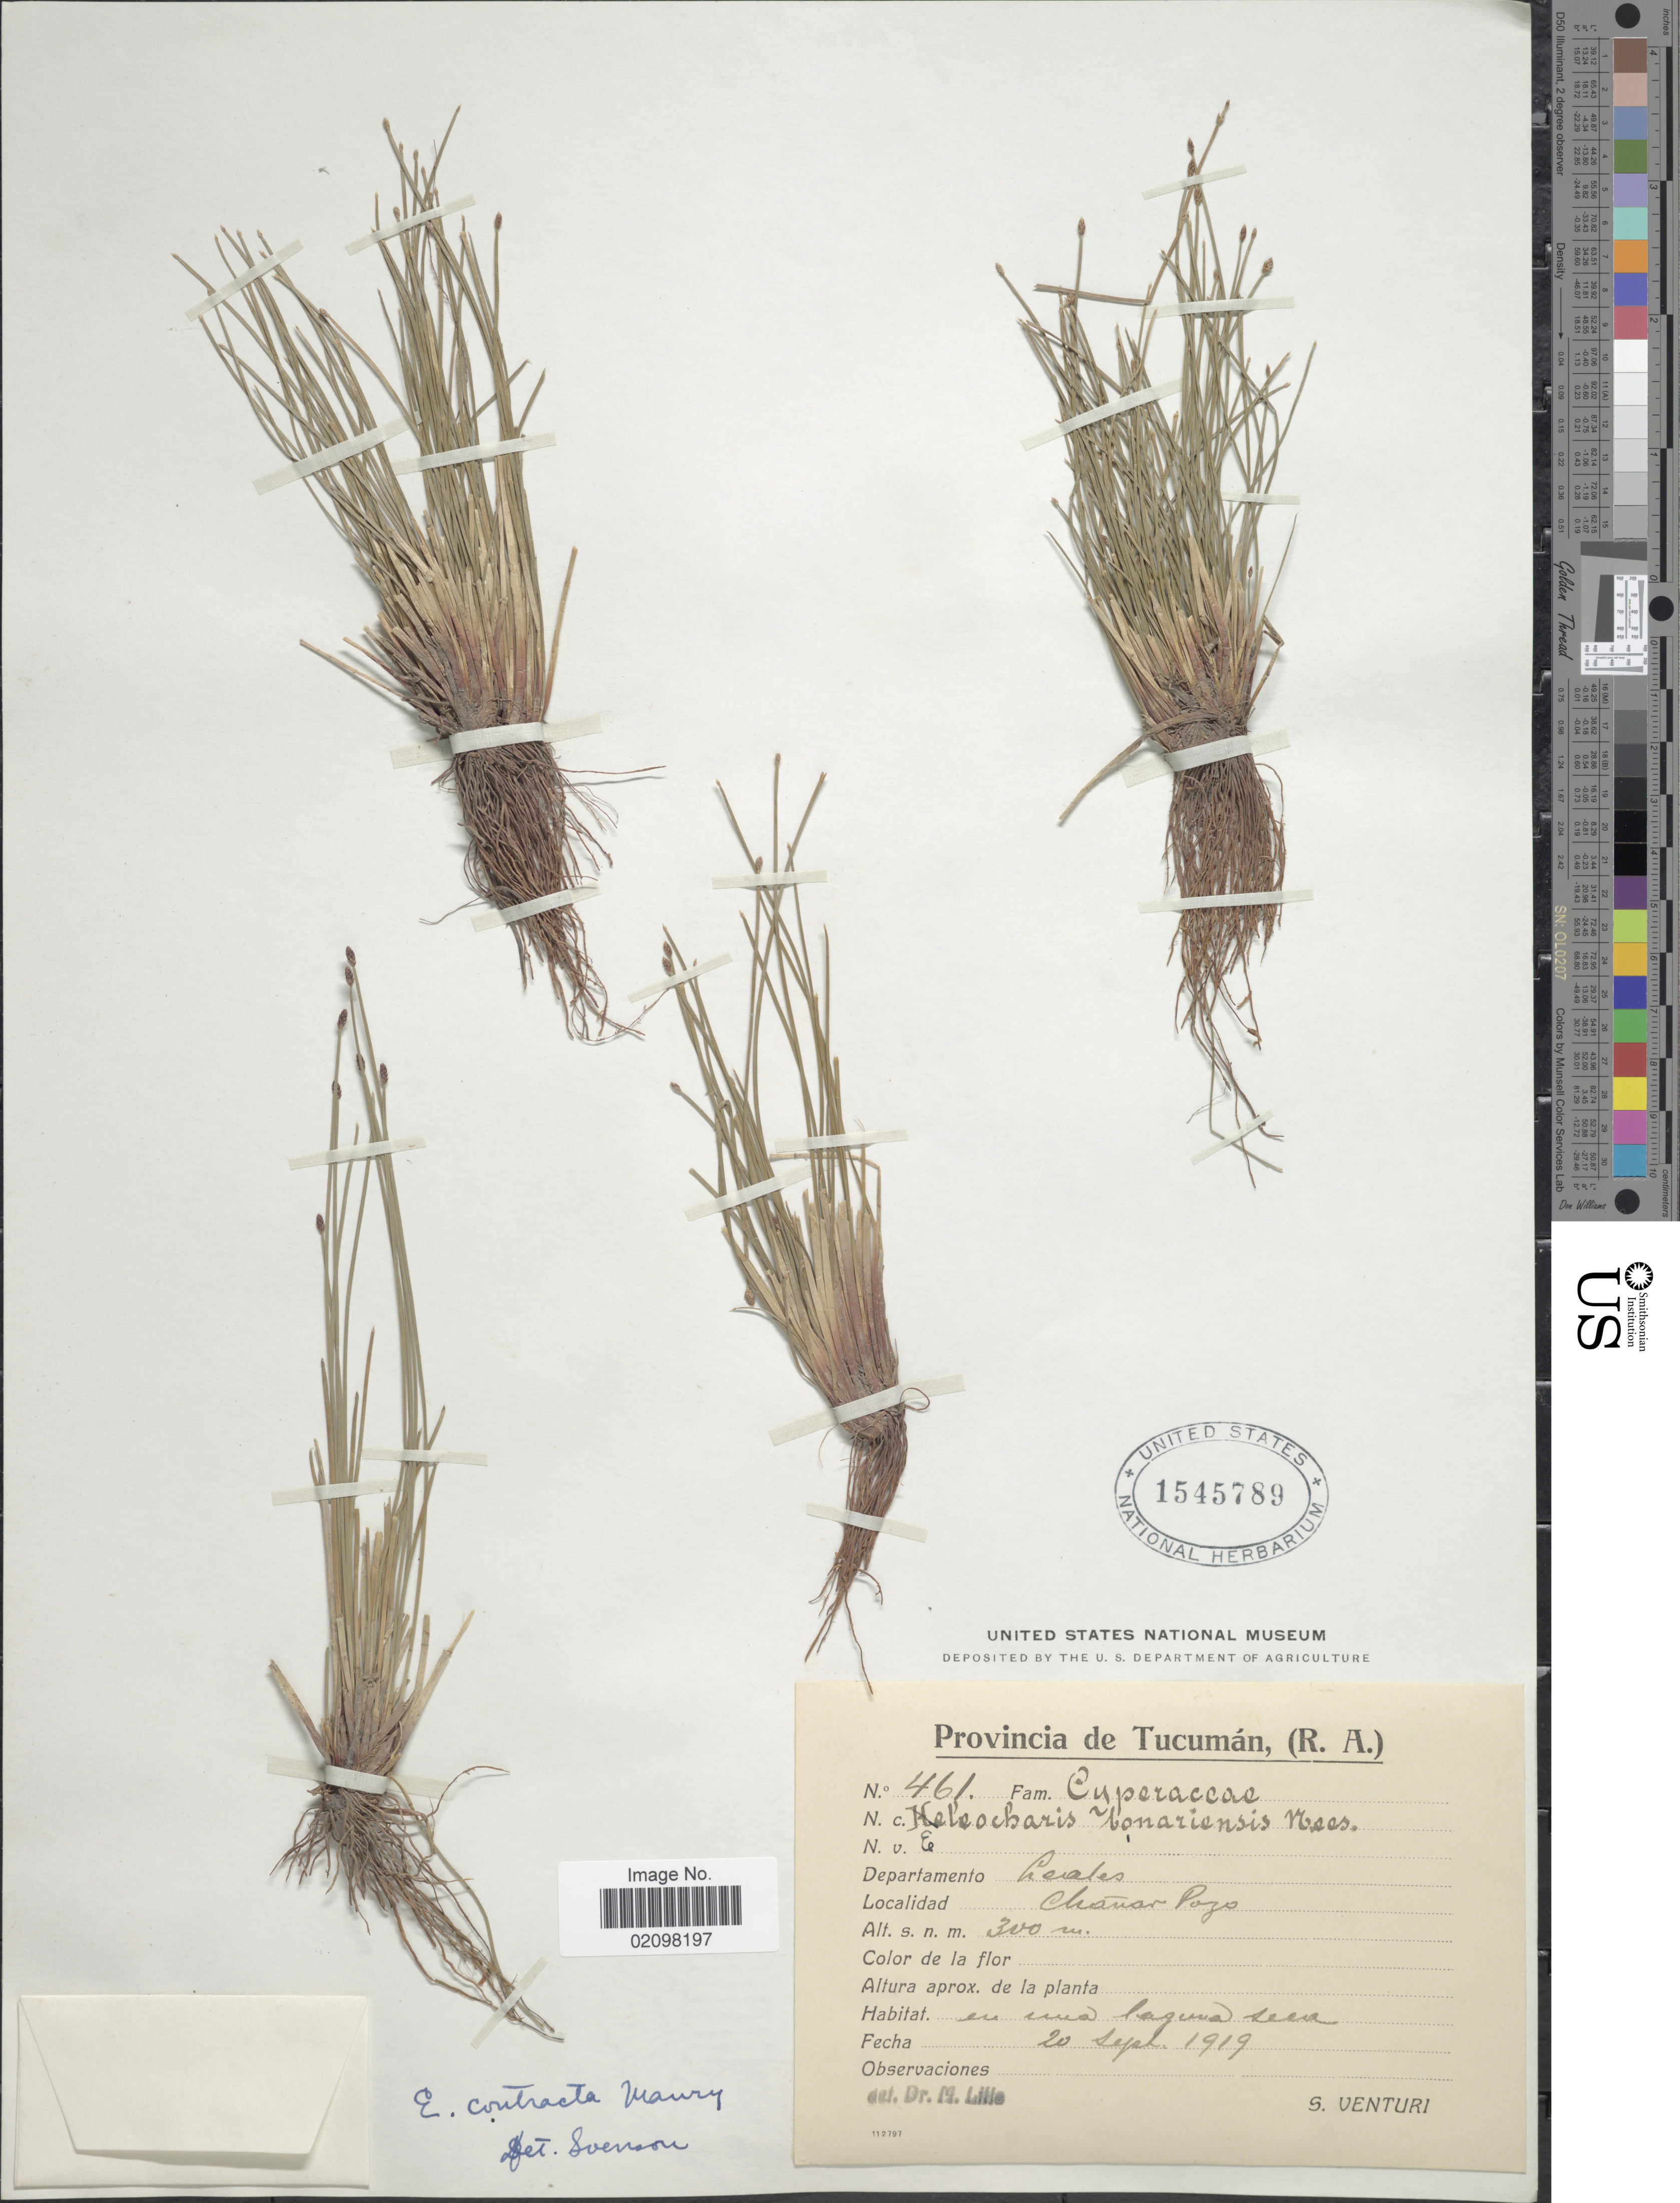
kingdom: Plantae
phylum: Tracheophyta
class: Liliopsida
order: Poales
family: Cyperaceae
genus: Eleocharis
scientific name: Eleocharis contracta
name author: Maury ex Micheli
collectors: S. Venturi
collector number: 461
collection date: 1919-09-20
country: Argentina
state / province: Tucuman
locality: (R.A.) Departamento Leales. Chañar Pozo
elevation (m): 300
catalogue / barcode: US 1545789